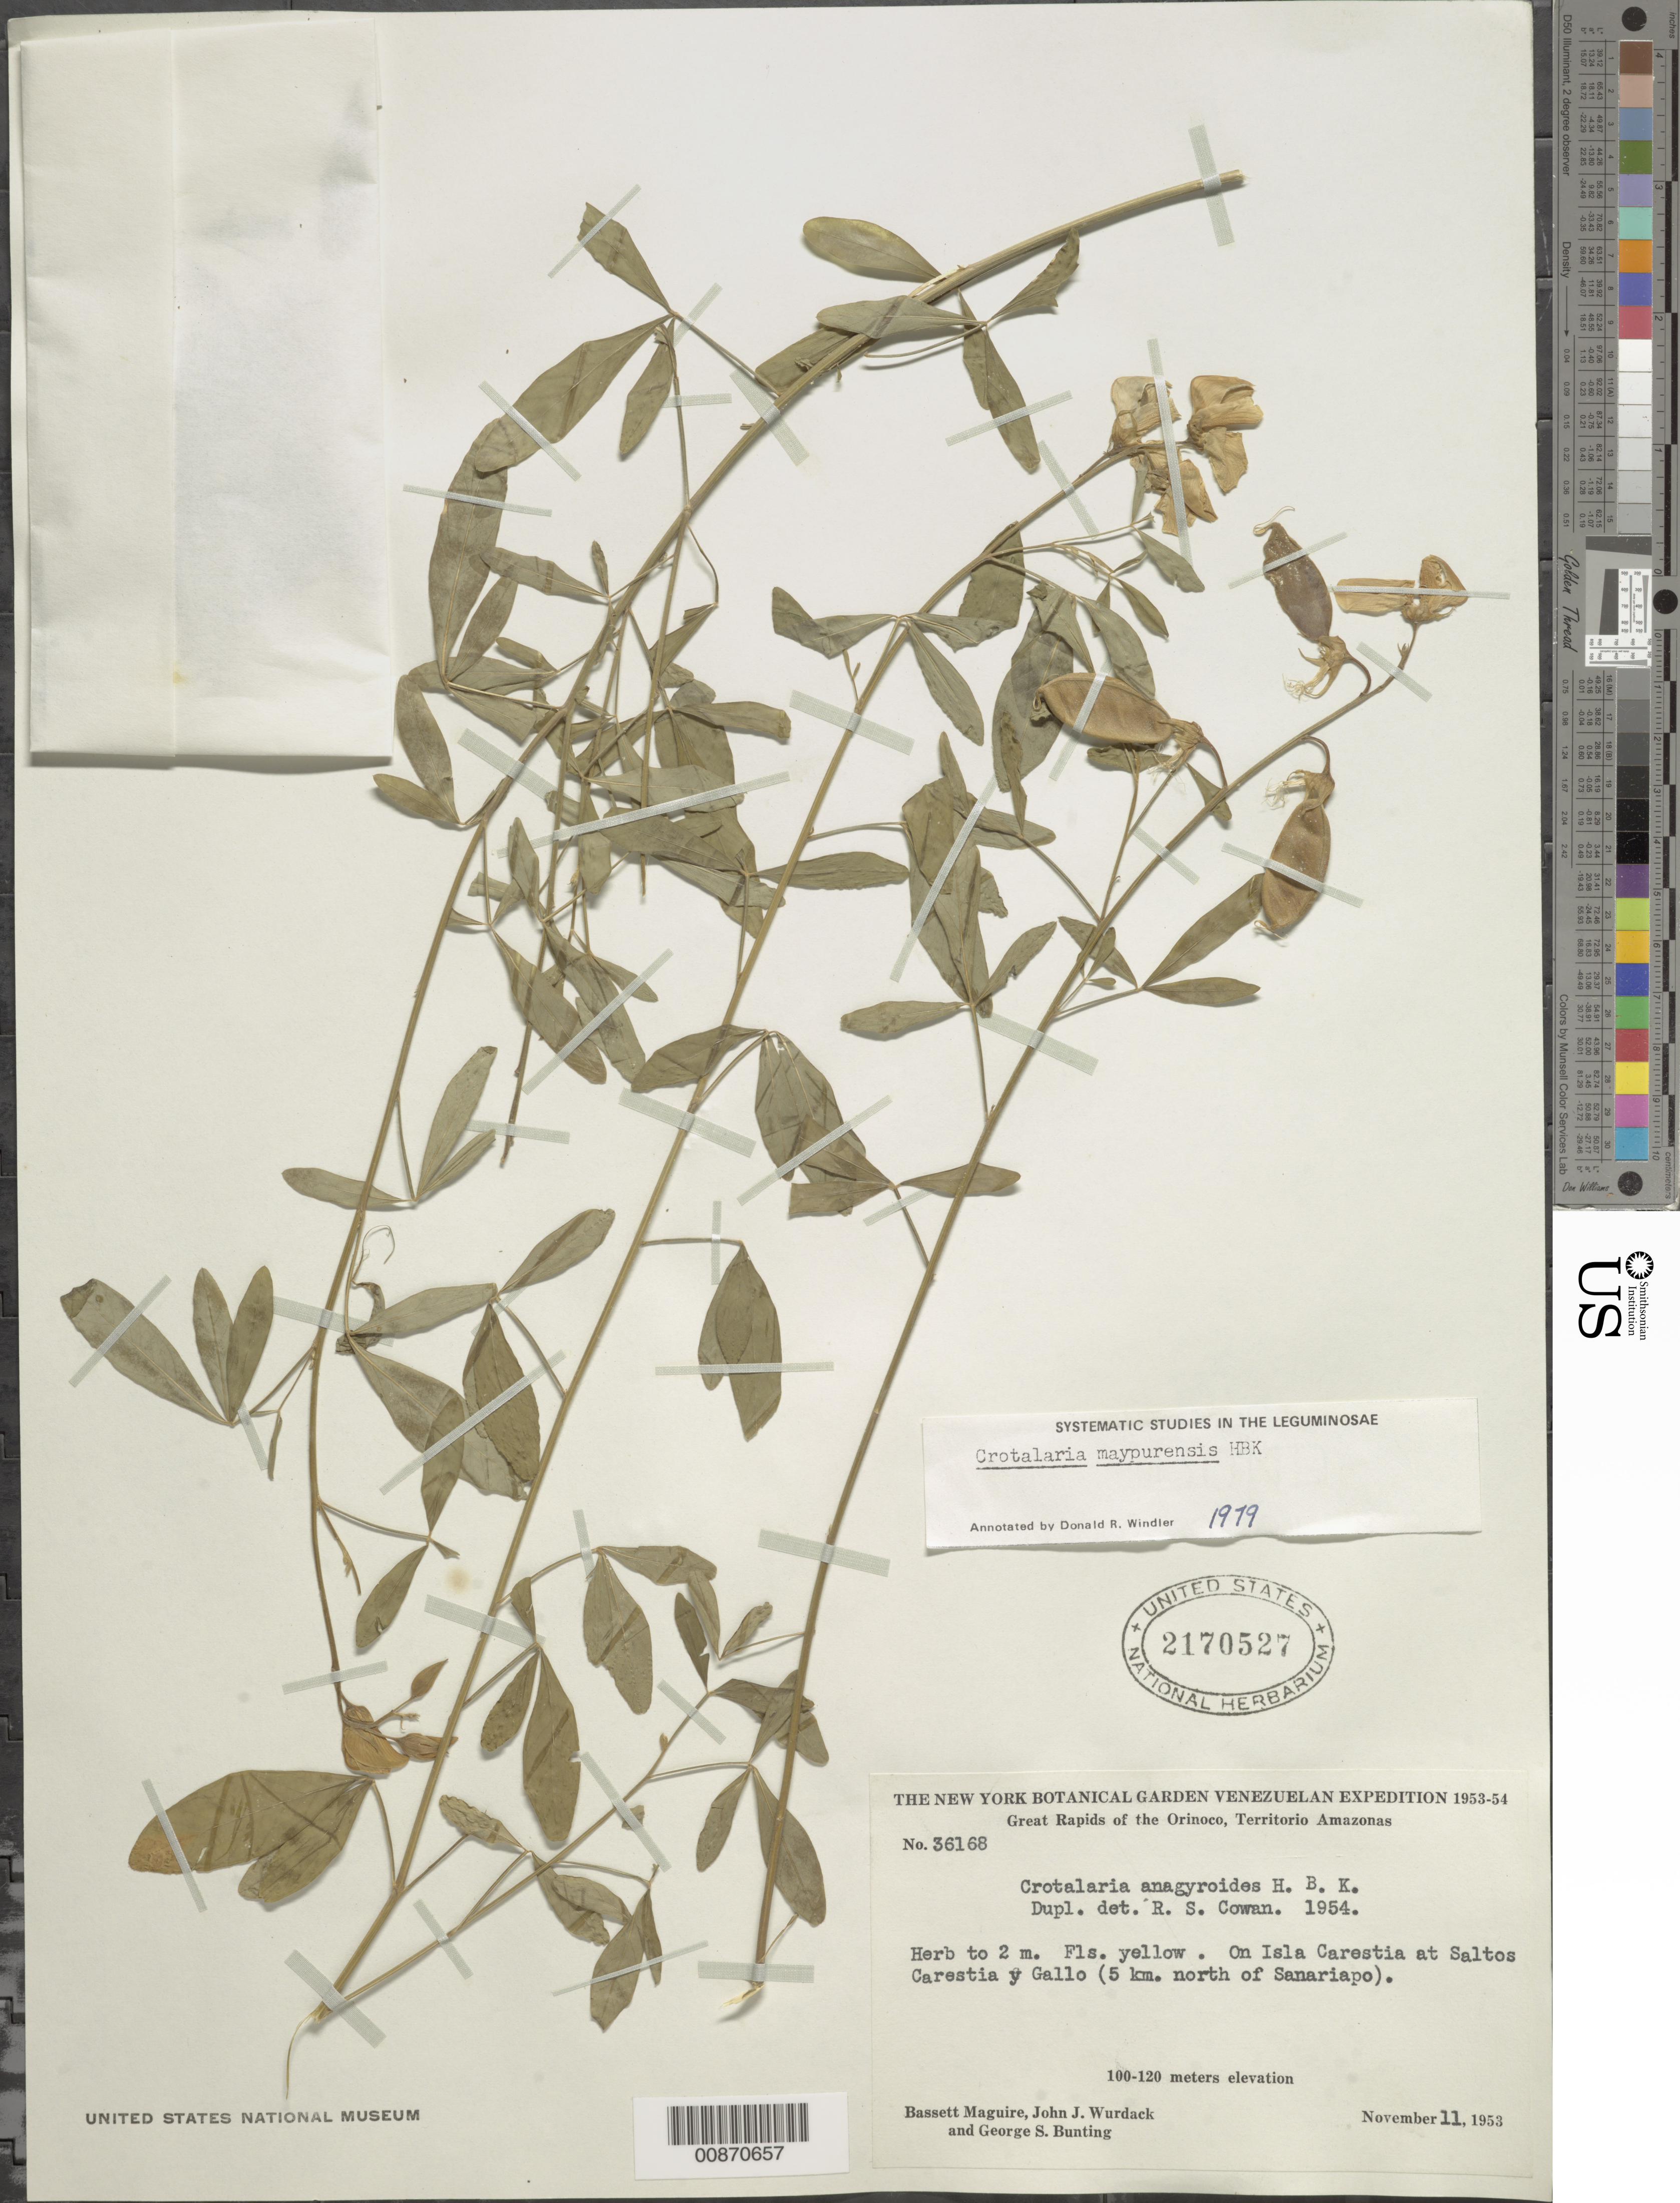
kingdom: Plantae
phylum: Tracheophyta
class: Magnoliopsida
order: Fabales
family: Fabaceae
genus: Crotalaria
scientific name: Crotalaria maypurensis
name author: Kunth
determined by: Windler, D. R.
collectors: B. Maguire, J. J. Wurdack & G. S. Bunting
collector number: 36168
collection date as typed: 11-Nov-53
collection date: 1953-11-11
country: Venezuela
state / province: Amazonas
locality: Orinoco R., Isla Carestia at Santos Carestia y Gallo, 5 km N of Sanriapo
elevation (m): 100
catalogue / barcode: US 2170527